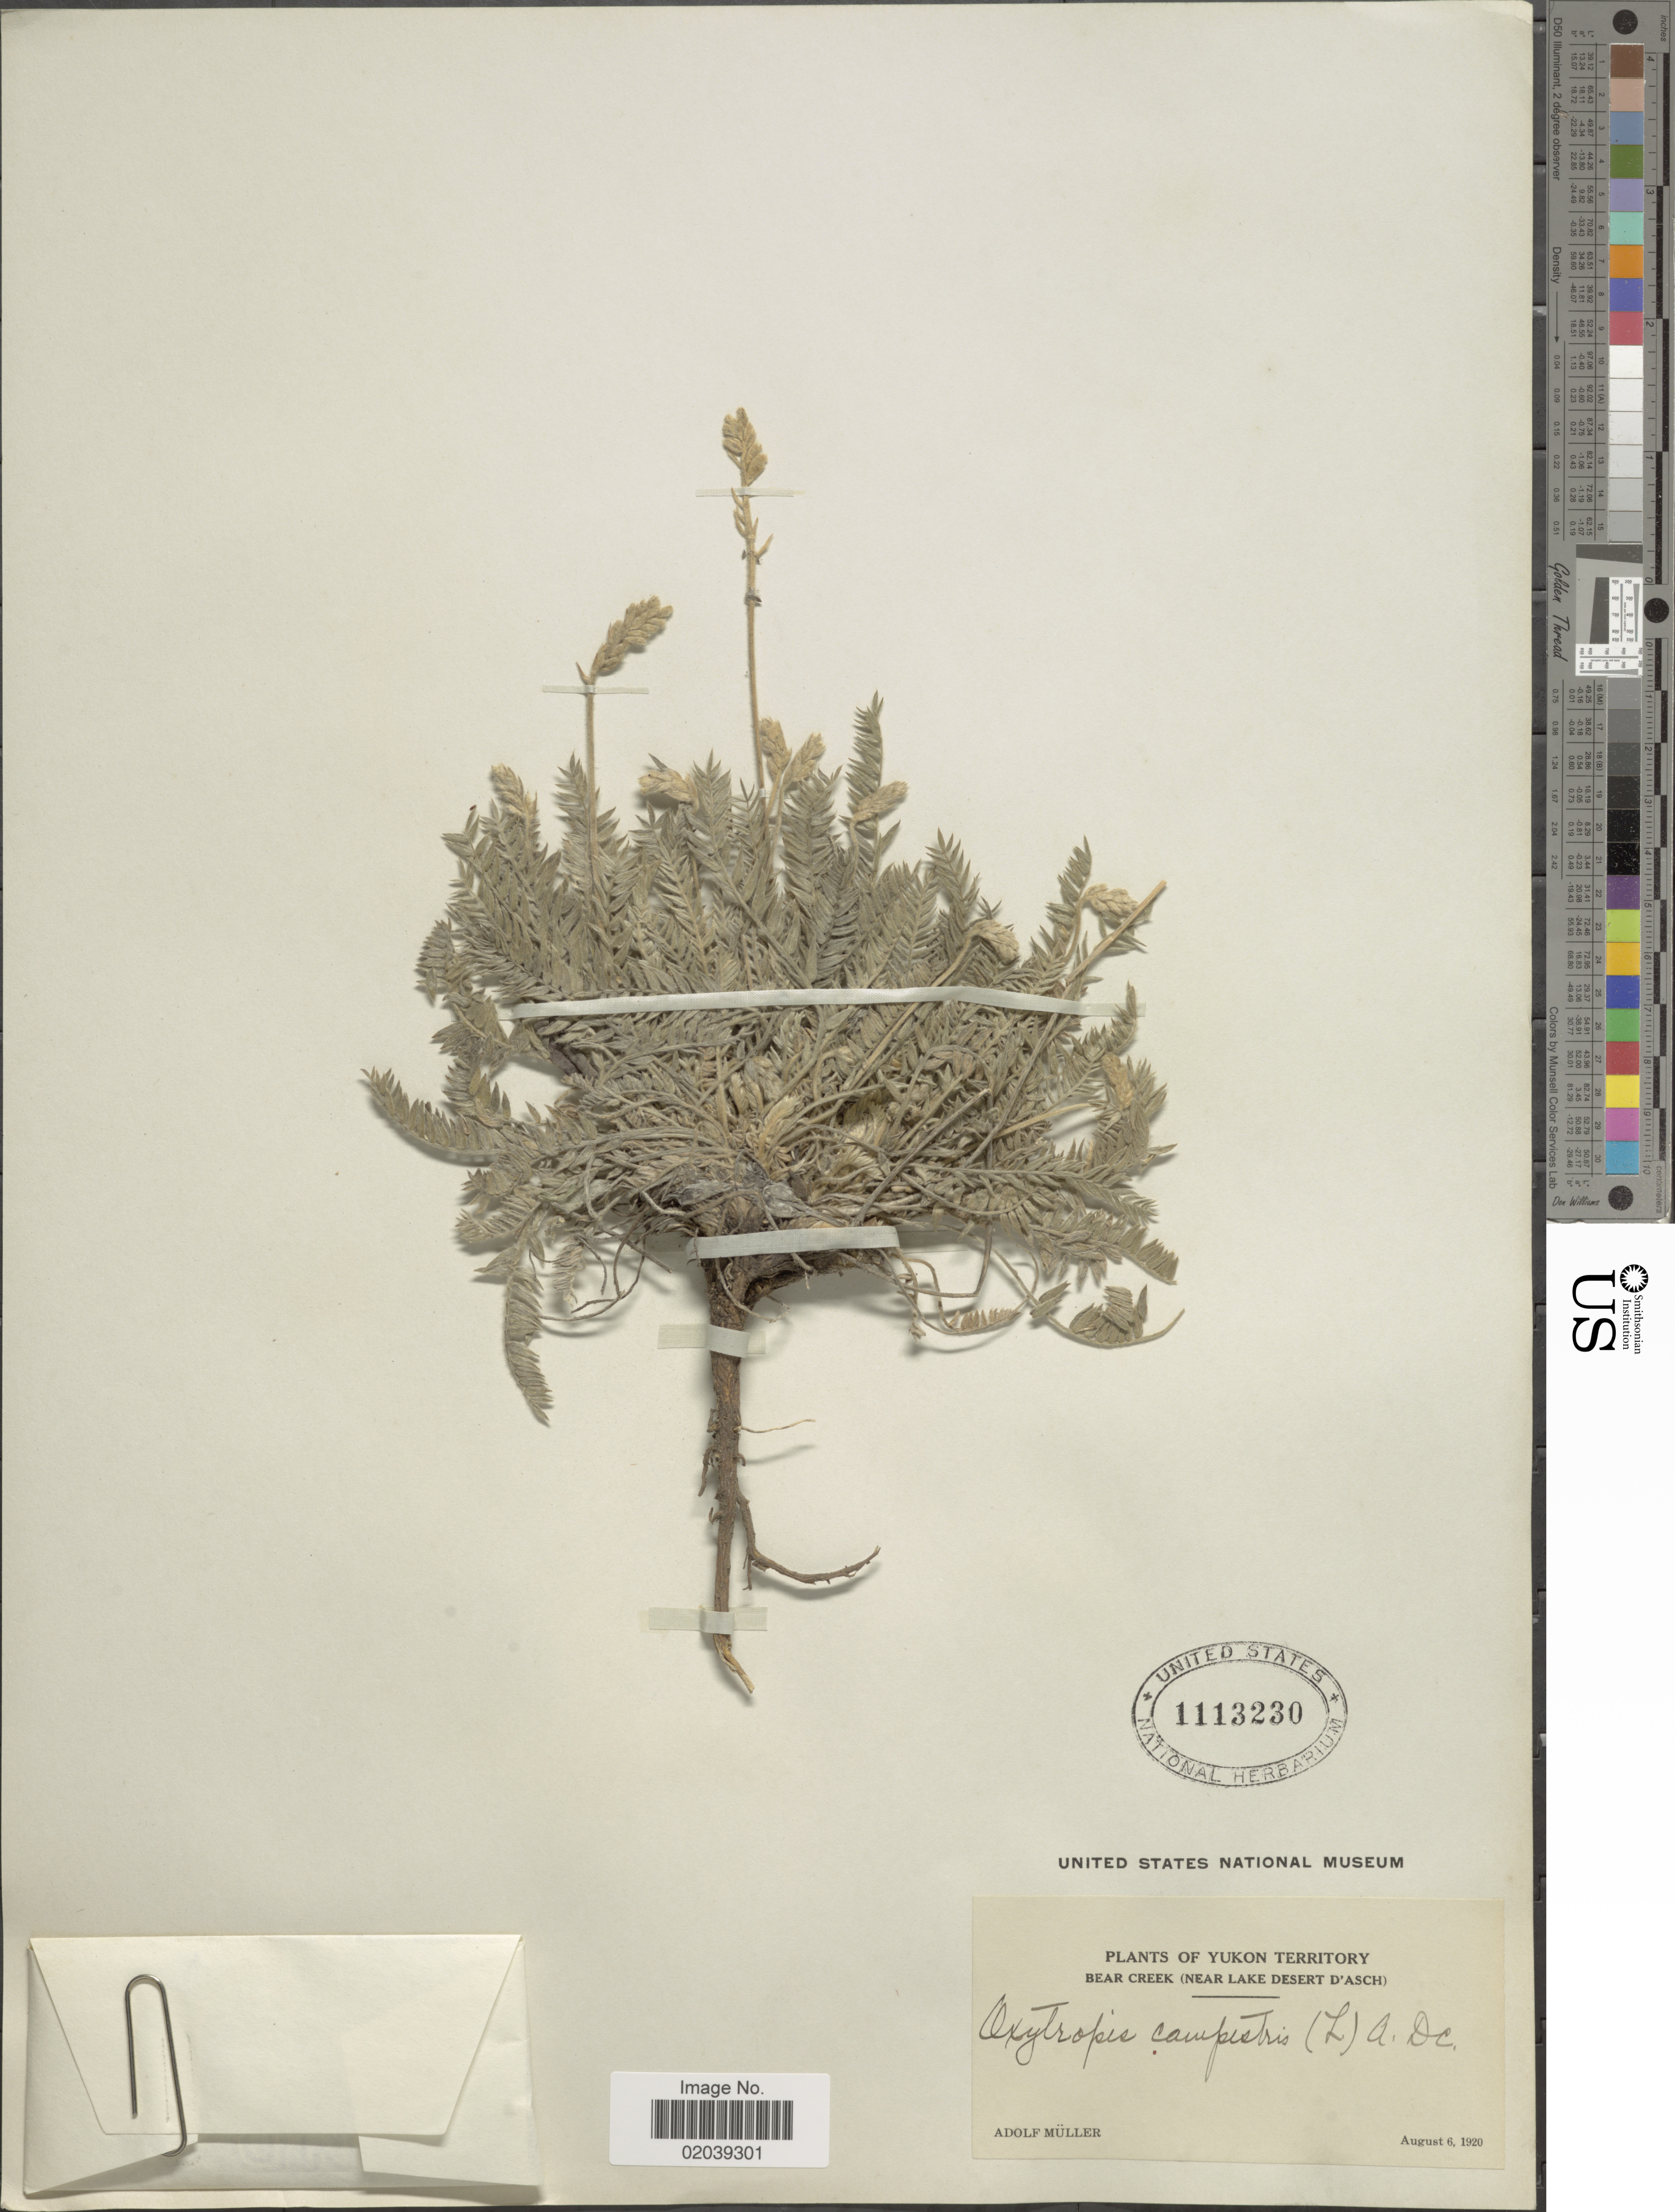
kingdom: Plantae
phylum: Tracheophyta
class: Magnoliopsida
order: Fabales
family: Fabaceae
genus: Oxytropis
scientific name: Oxytropis campestris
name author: (L.) DC.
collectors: A. Muller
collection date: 1920-08-06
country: Canada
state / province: Yukon Territory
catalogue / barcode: US 1113230